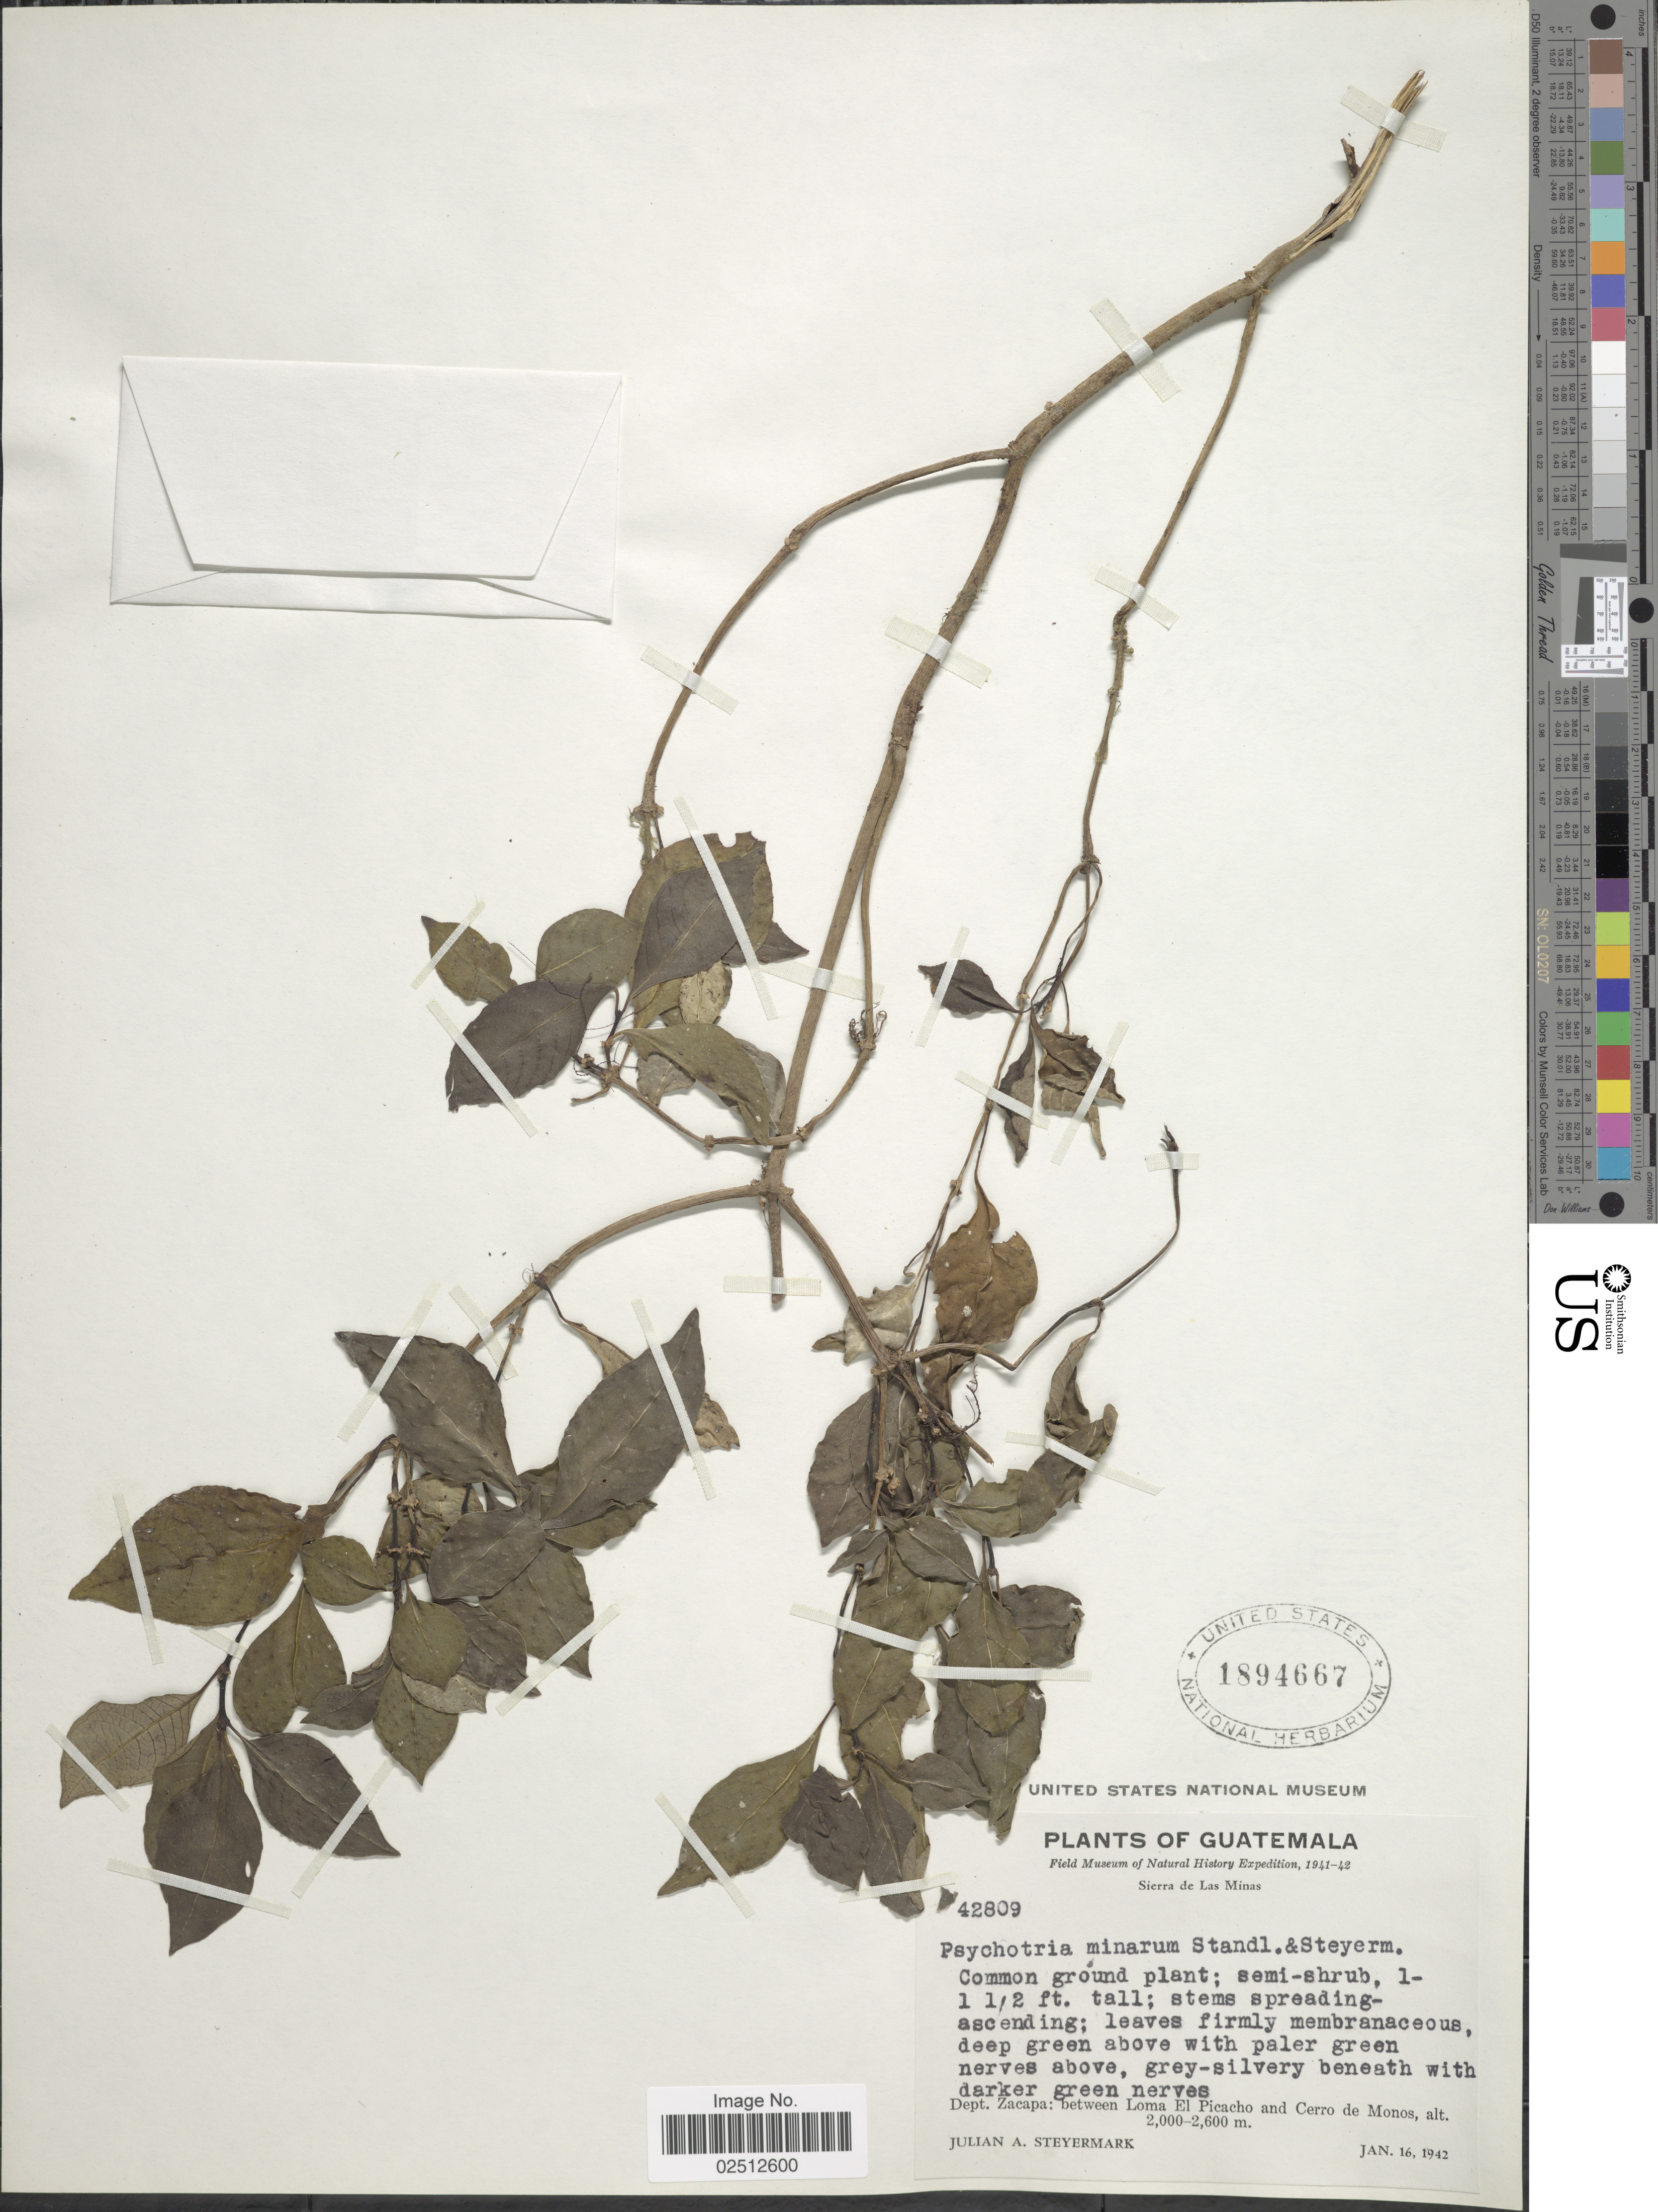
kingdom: Plantae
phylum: Tracheophyta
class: Magnoliopsida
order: Gentianales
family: Rubiaceae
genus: Psychotria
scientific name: Psychotria minarum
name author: Standl. & Steyerm.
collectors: J. Steyermark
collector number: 42809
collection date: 1942-01-16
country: Guatemala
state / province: Zacapa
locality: Sierra de Las Minas, between Loma El Picacho and Cerro de Monos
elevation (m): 2000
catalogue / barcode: US 1894667